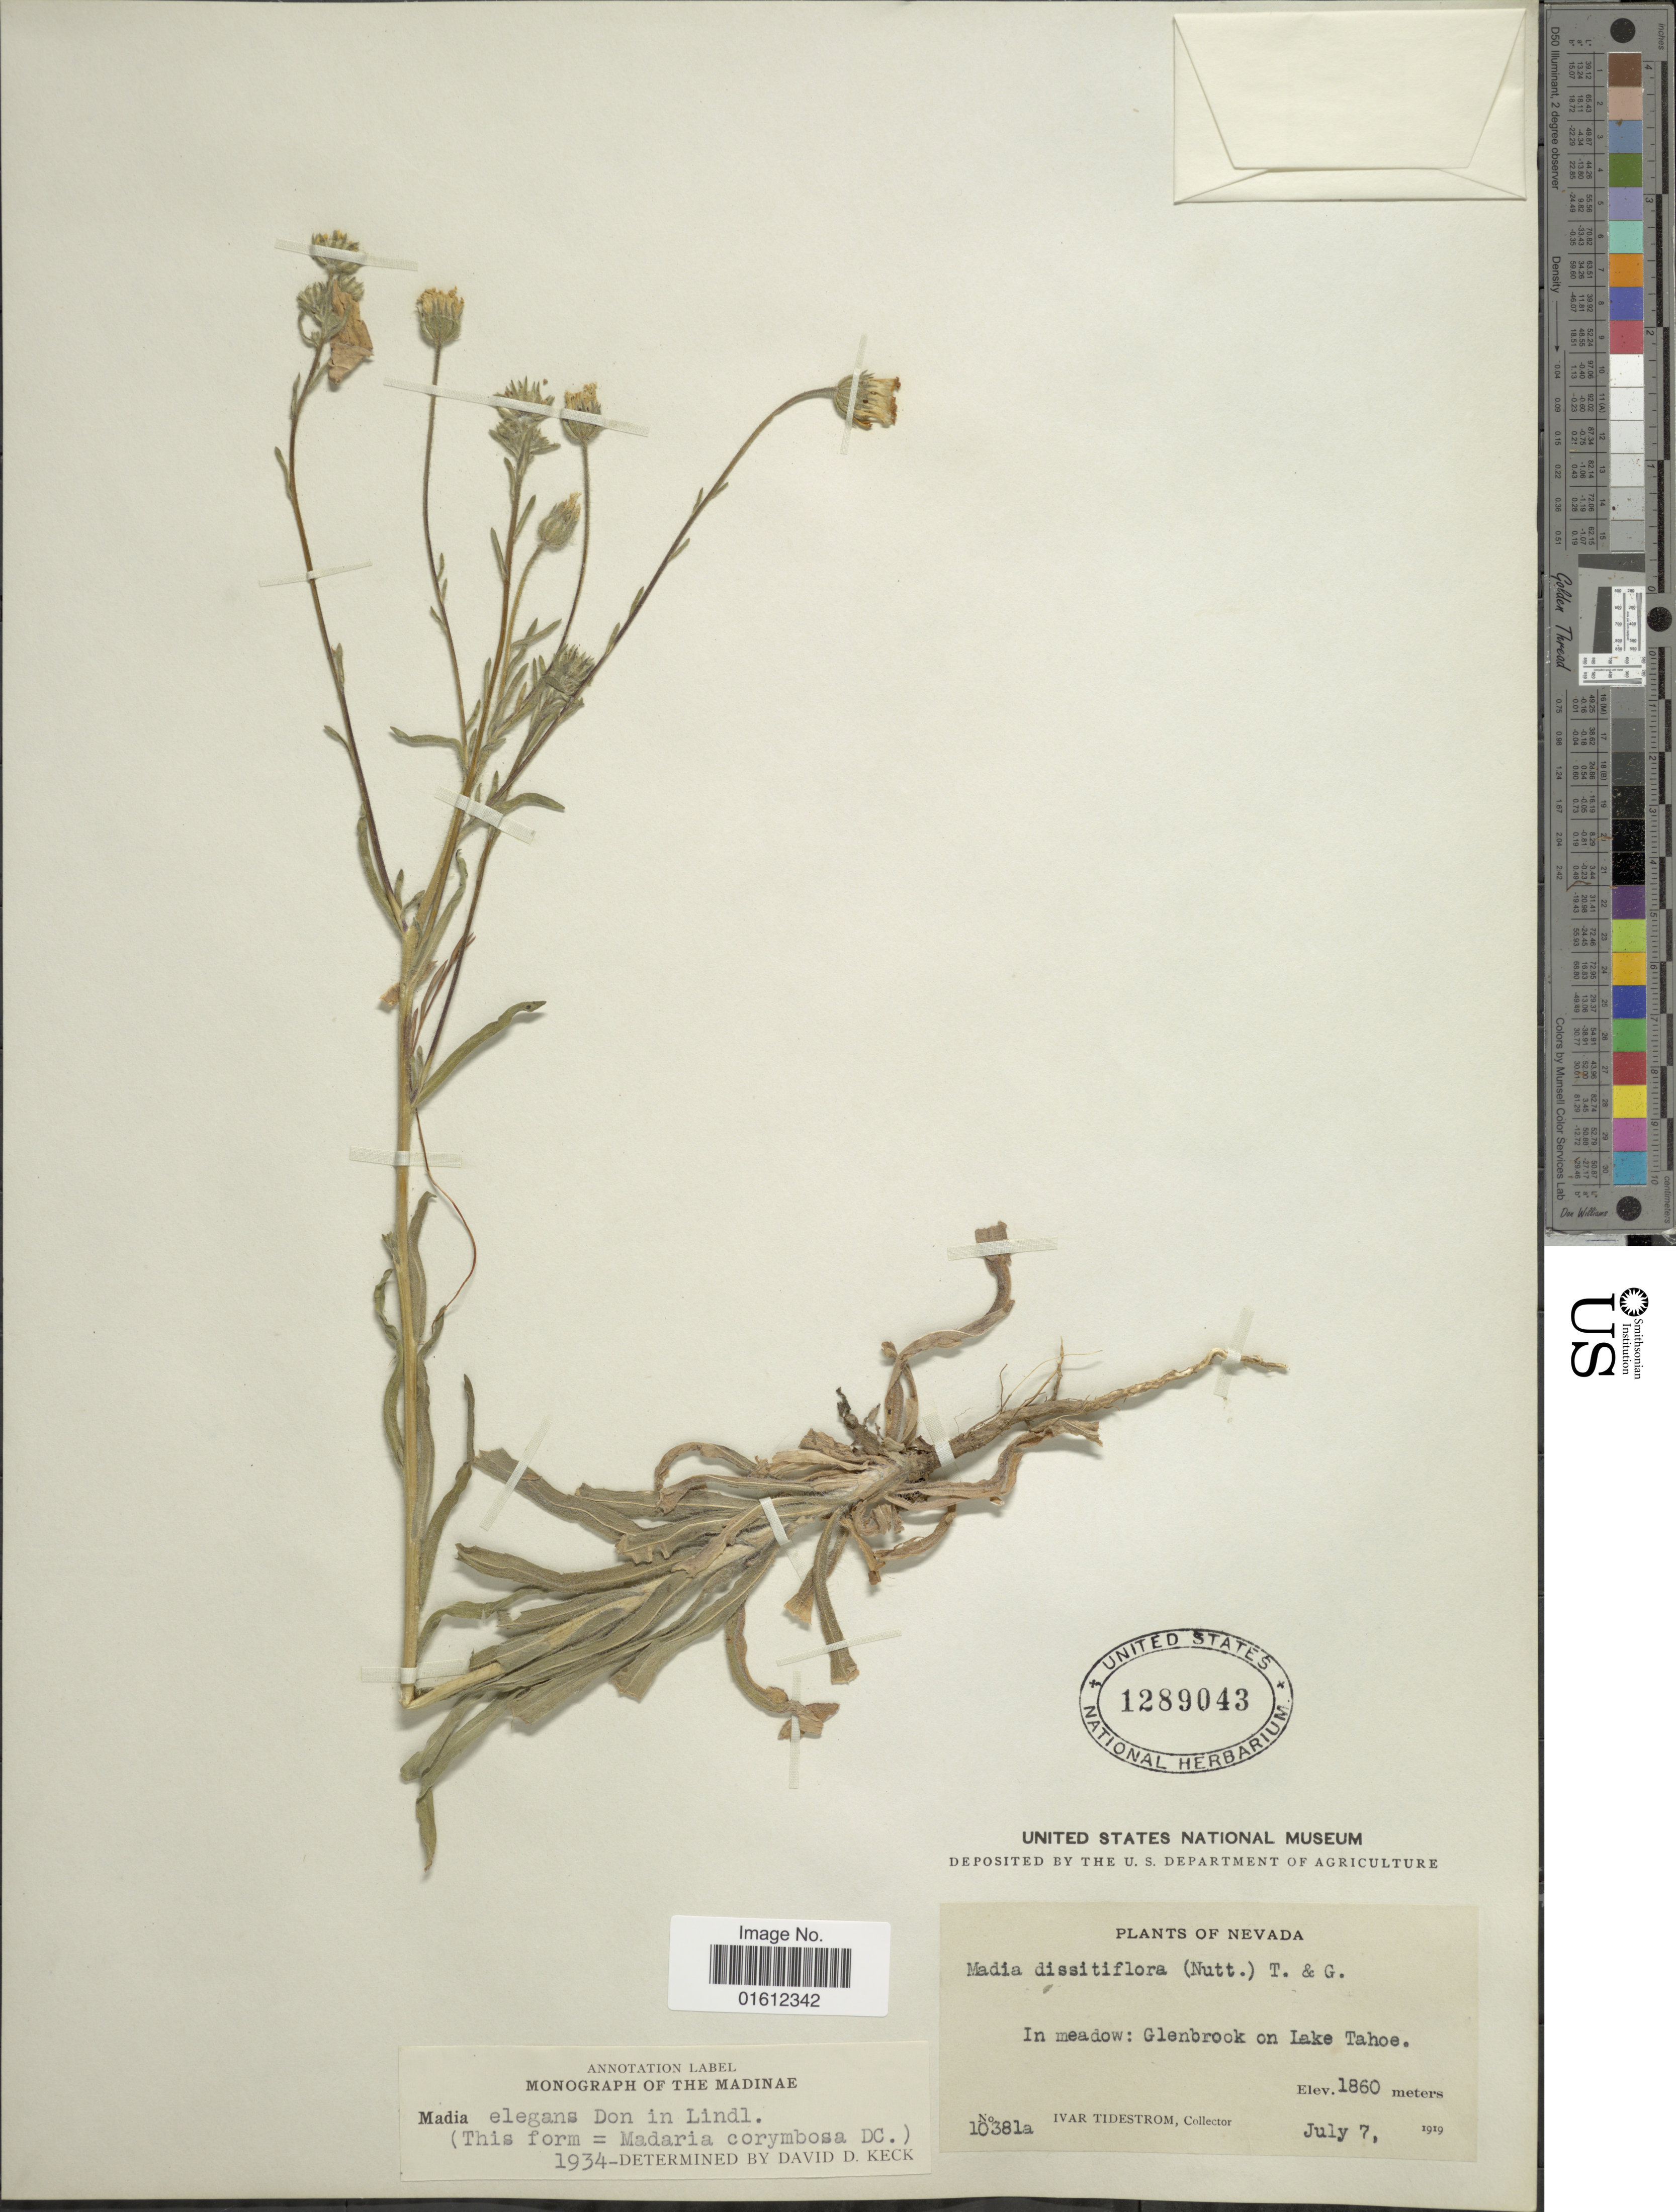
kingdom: Plantae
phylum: Tracheophyta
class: Magnoliopsida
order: Asterales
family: Asteraceae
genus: Madia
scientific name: Madia elegans subsp. elegans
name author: D. Don ex Lindl.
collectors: I. F. Tidestrom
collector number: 10381a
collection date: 1919-07-07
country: United States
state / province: Nevada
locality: In meadow: Glenbrook on lake Tahoe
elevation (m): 1860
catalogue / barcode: US 1289043